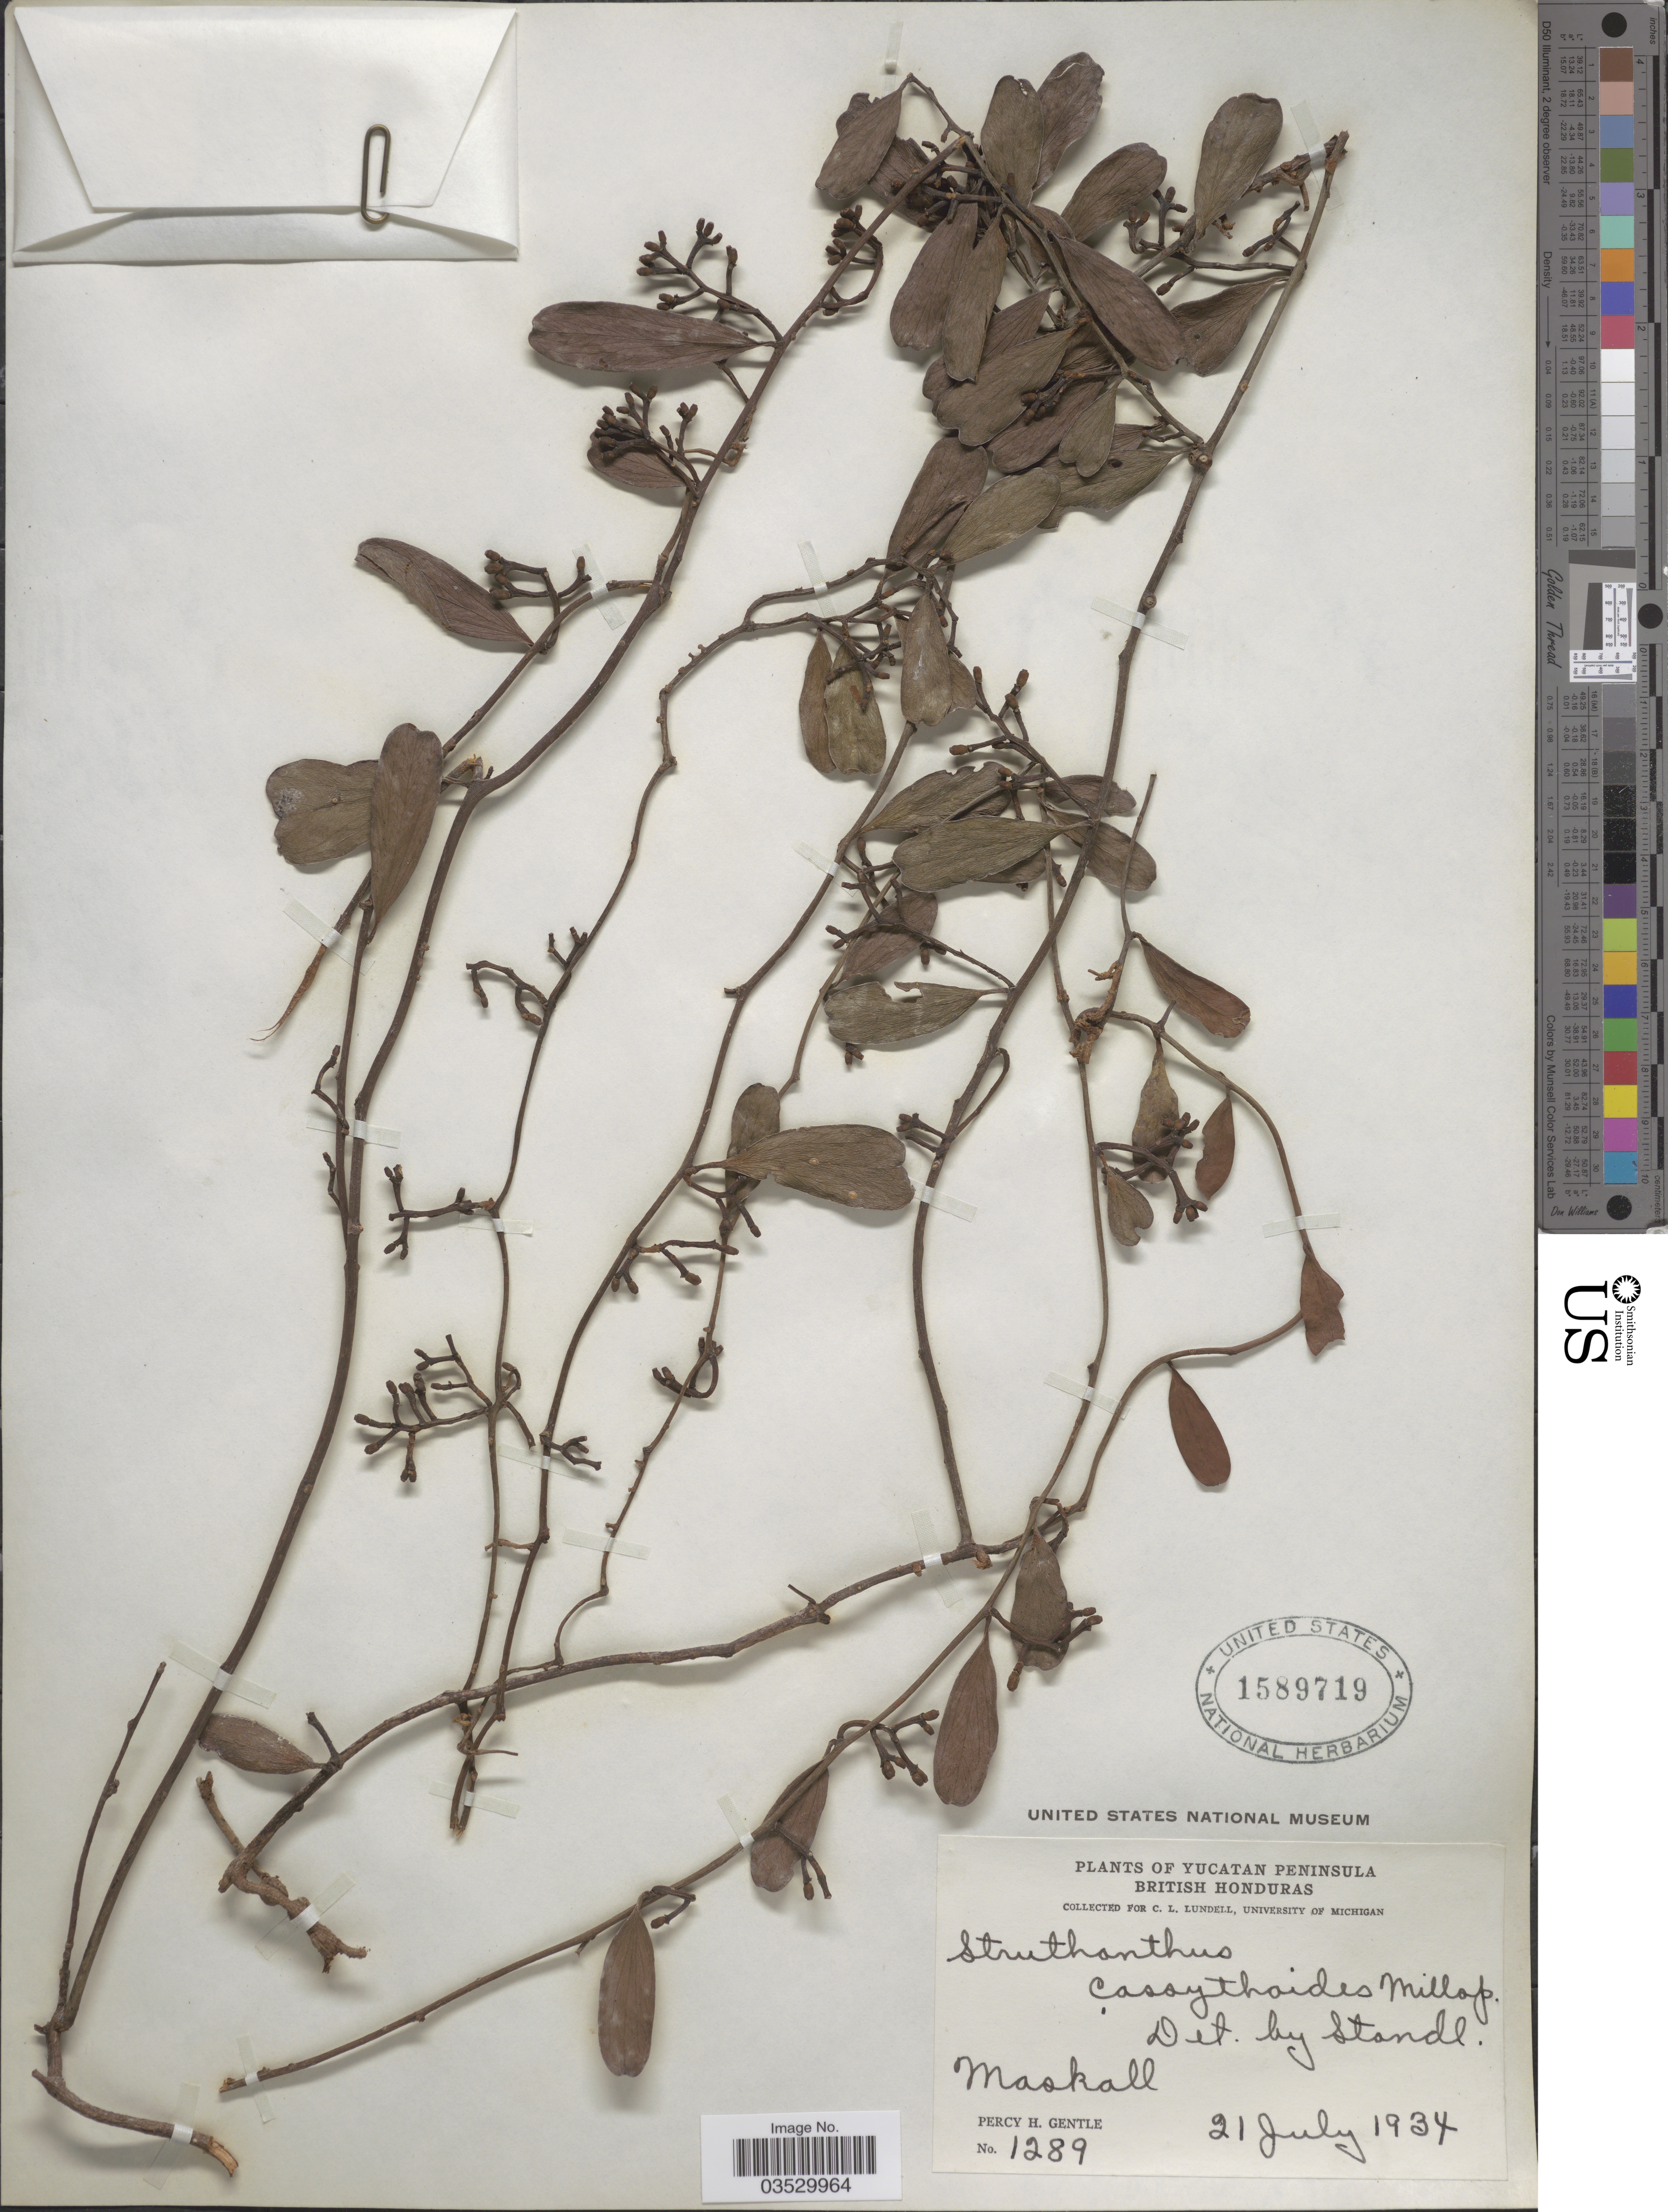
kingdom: Plantae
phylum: Tracheophyta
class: Magnoliopsida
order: Santalales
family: Loranthaceae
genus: Struthanthus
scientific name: Struthanthus cassythoides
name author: Standl.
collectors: P. H. Gentle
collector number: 1289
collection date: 1934-07-21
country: Belize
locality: Yucatan Peninsula. British Honduras. Maskall.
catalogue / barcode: US 1589719